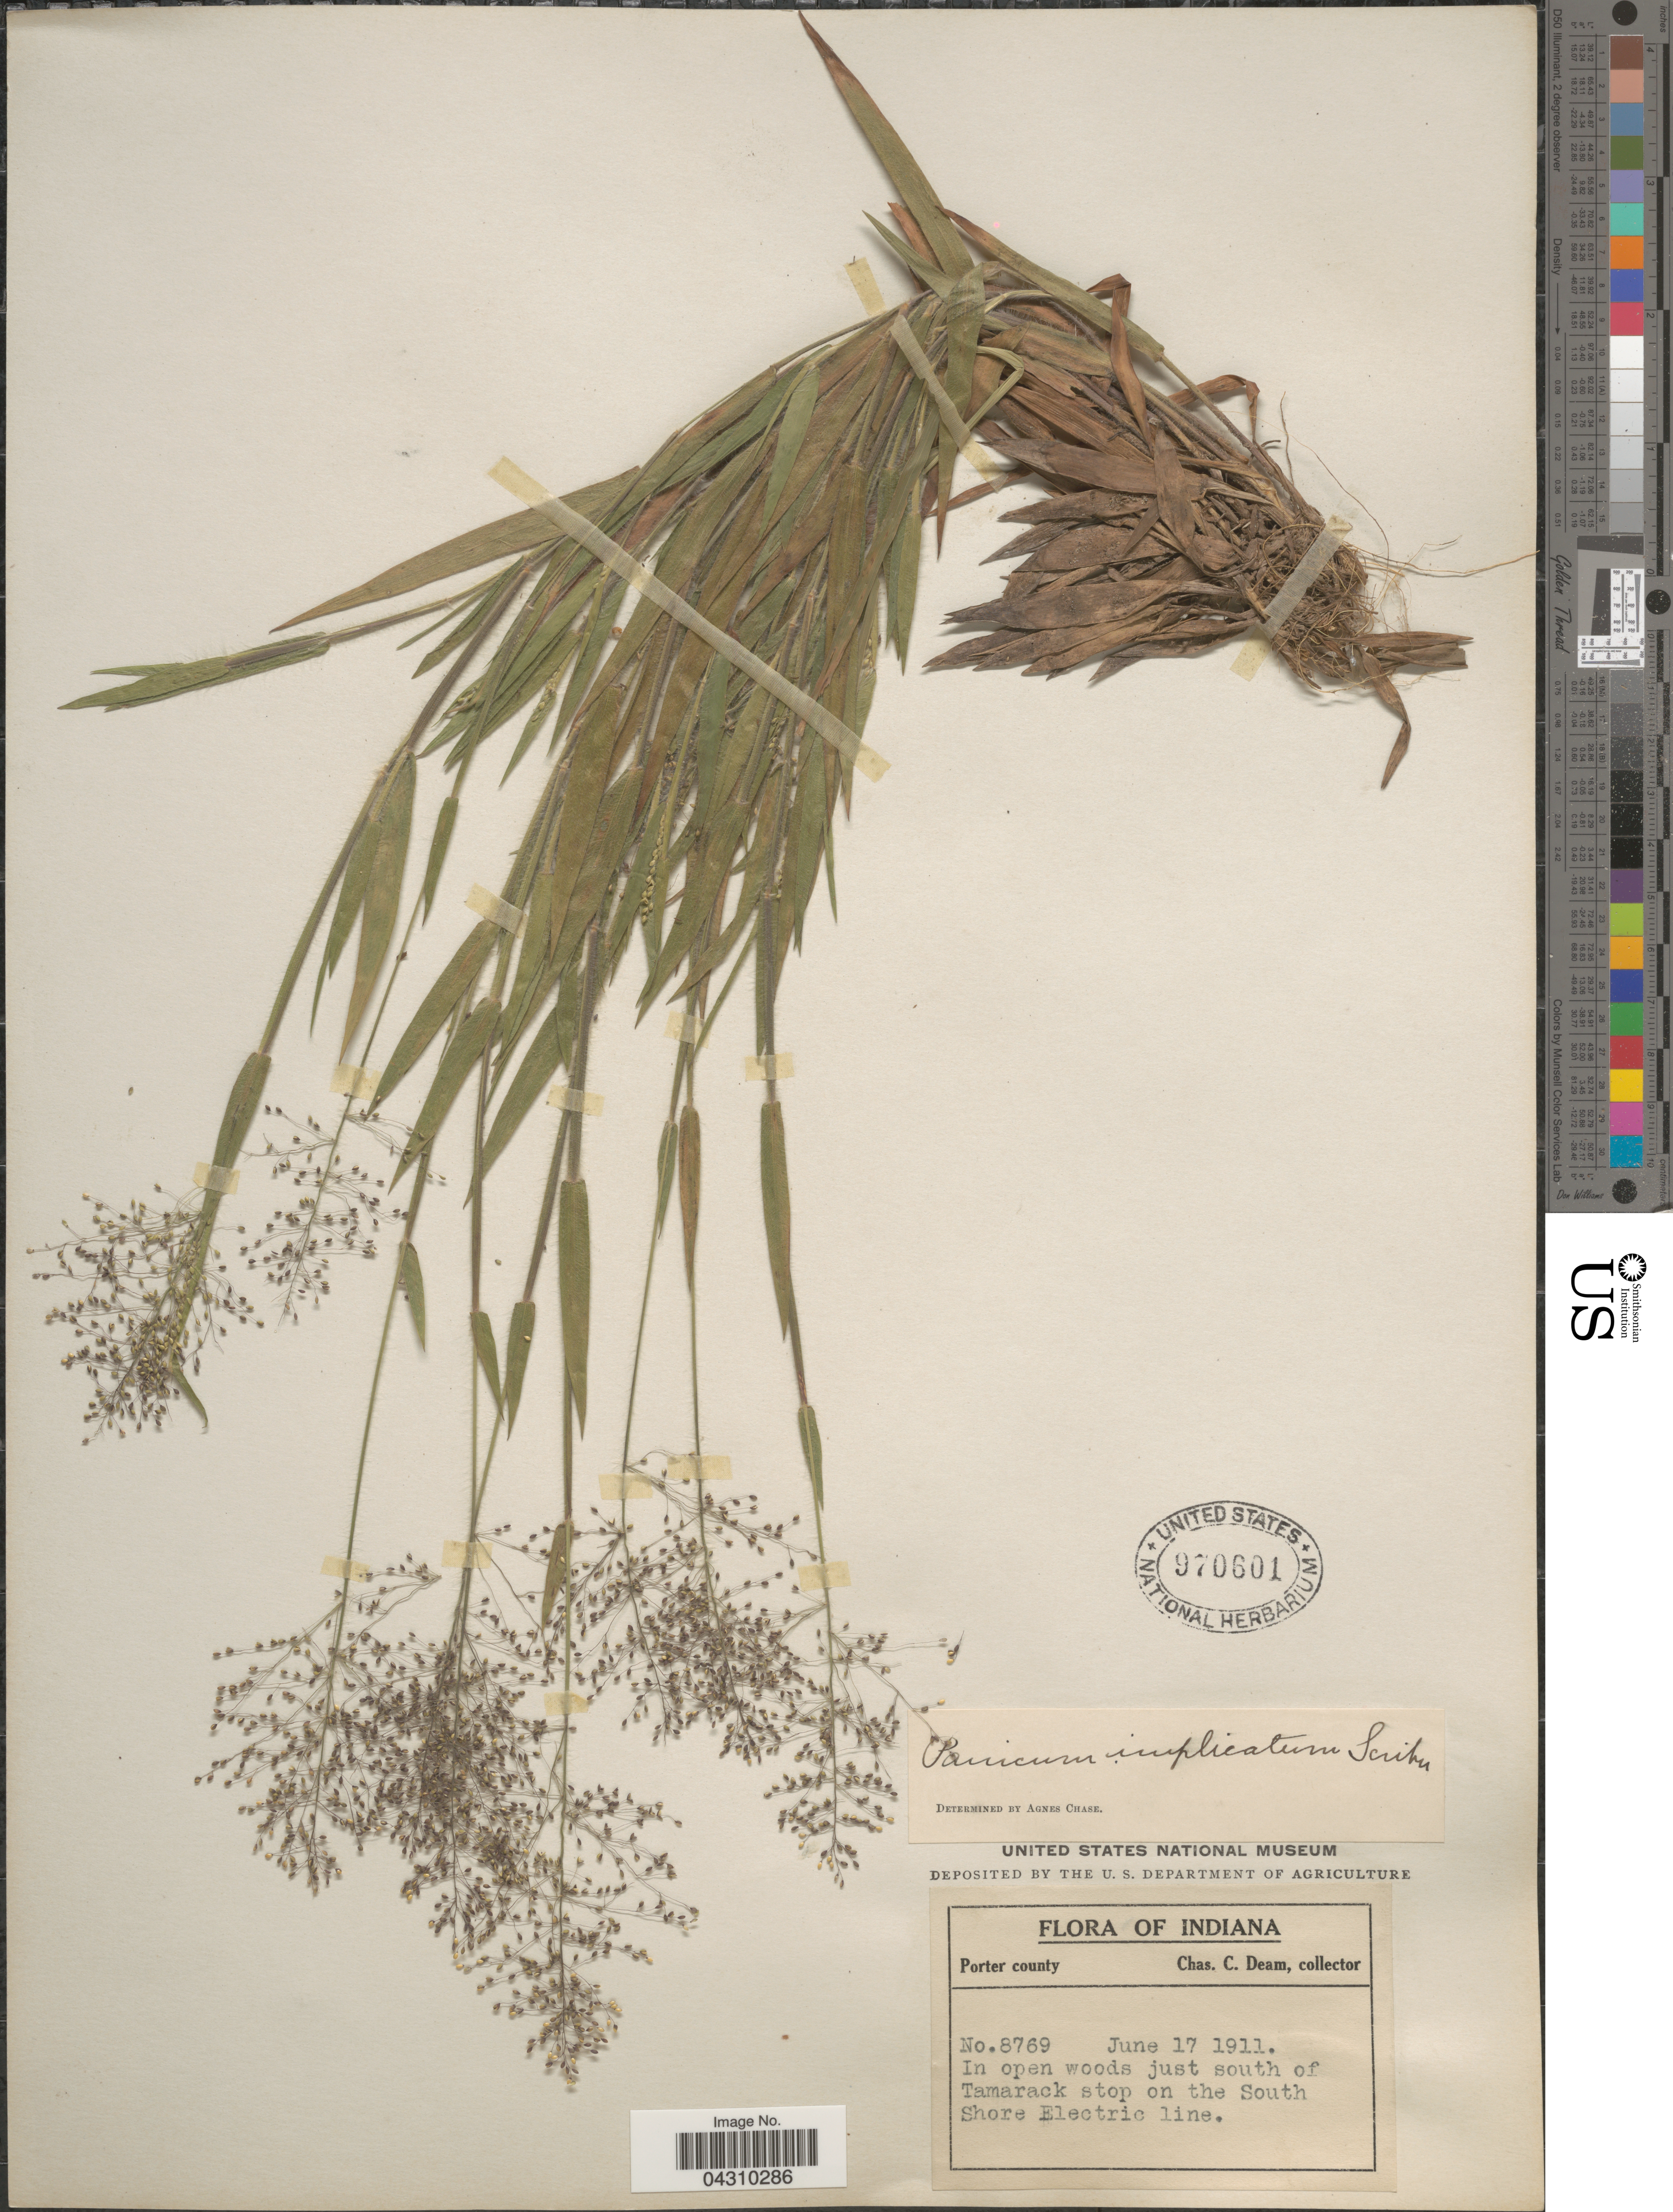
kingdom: Plantae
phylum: Tracheophyta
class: Liliopsida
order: Poales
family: Poaceae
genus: Dichanthelium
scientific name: Dichanthelium acuminatum var. acuminatum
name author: (Sw.) Gould & C.A. Clark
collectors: C. C. Deam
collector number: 8769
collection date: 1911-06-17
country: United States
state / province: Indiana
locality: Porter county. In open woods just south of Tamarack stop on the South Shore Electric line.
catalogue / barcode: US 970601